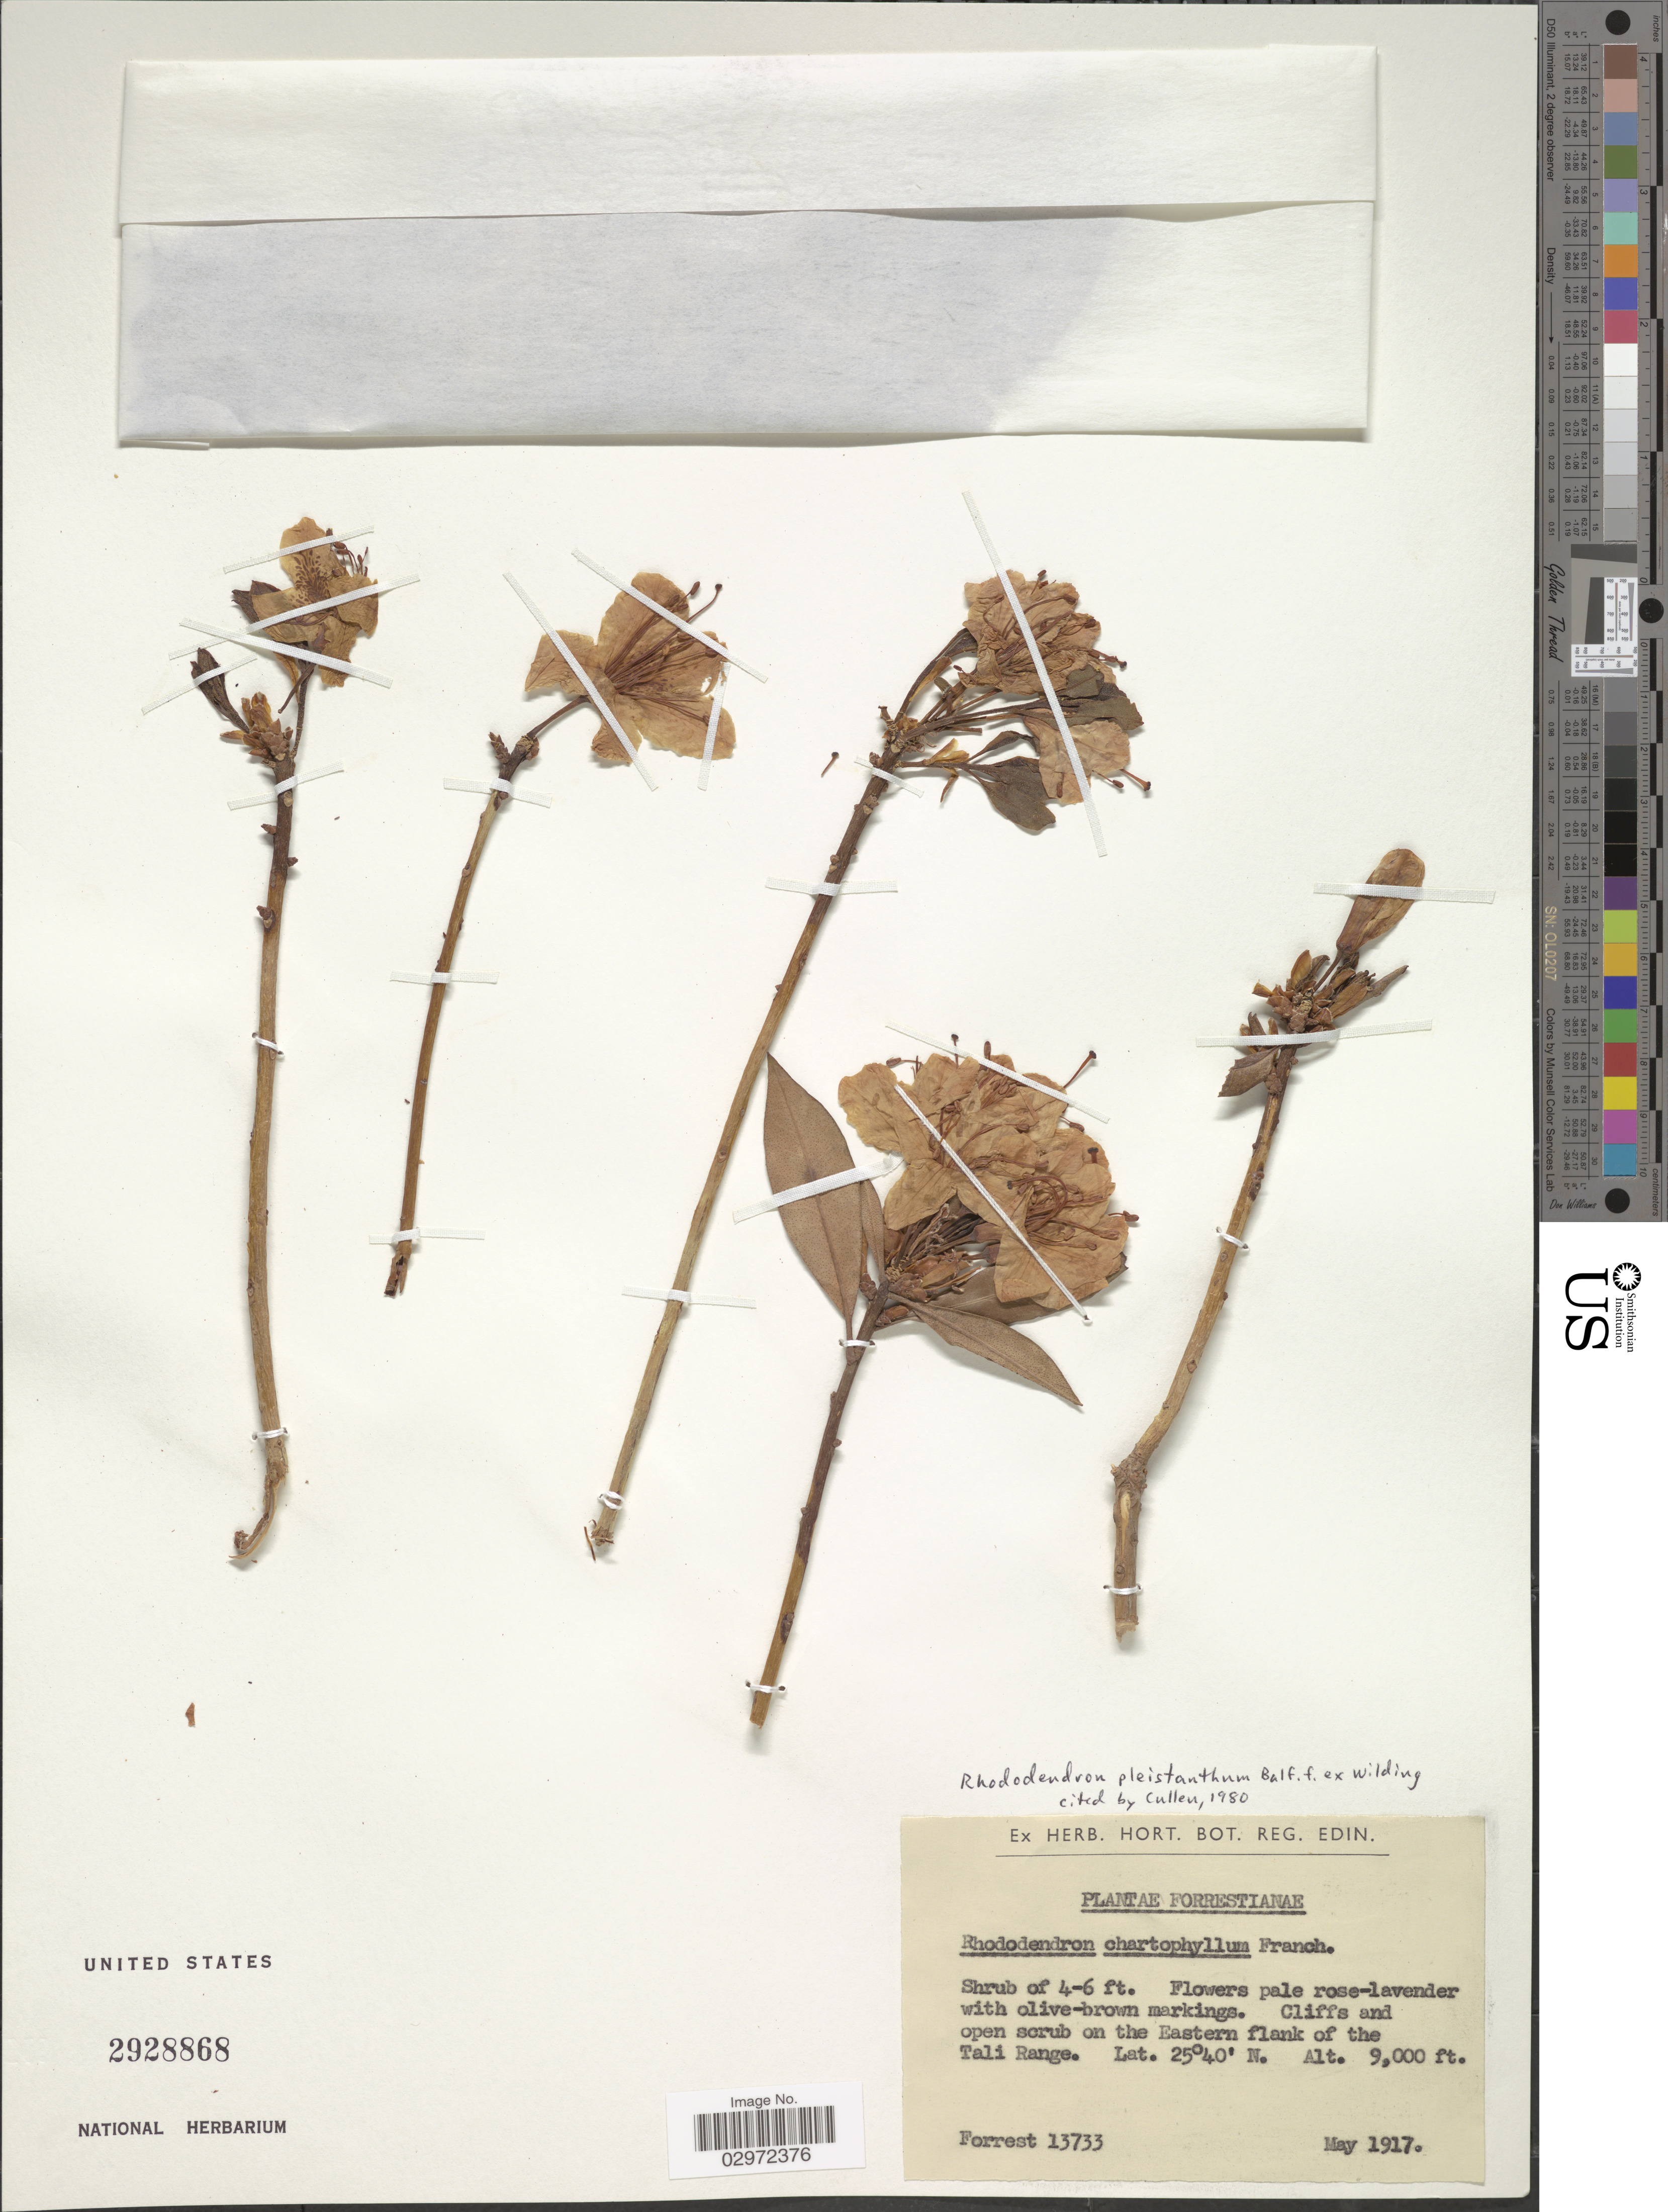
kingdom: Plantae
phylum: Tracheophyta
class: Magnoliopsida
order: Ericales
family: Ericaceae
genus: Rhododendron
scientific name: Rhododendron pleistanthum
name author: E.H. Wilding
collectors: -. Forrest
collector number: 13733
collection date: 1917-05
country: China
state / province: Yunnan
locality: Cliffs and open scrub on the Eastern flank on the Tali Range.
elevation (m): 2743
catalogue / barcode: US 2928868